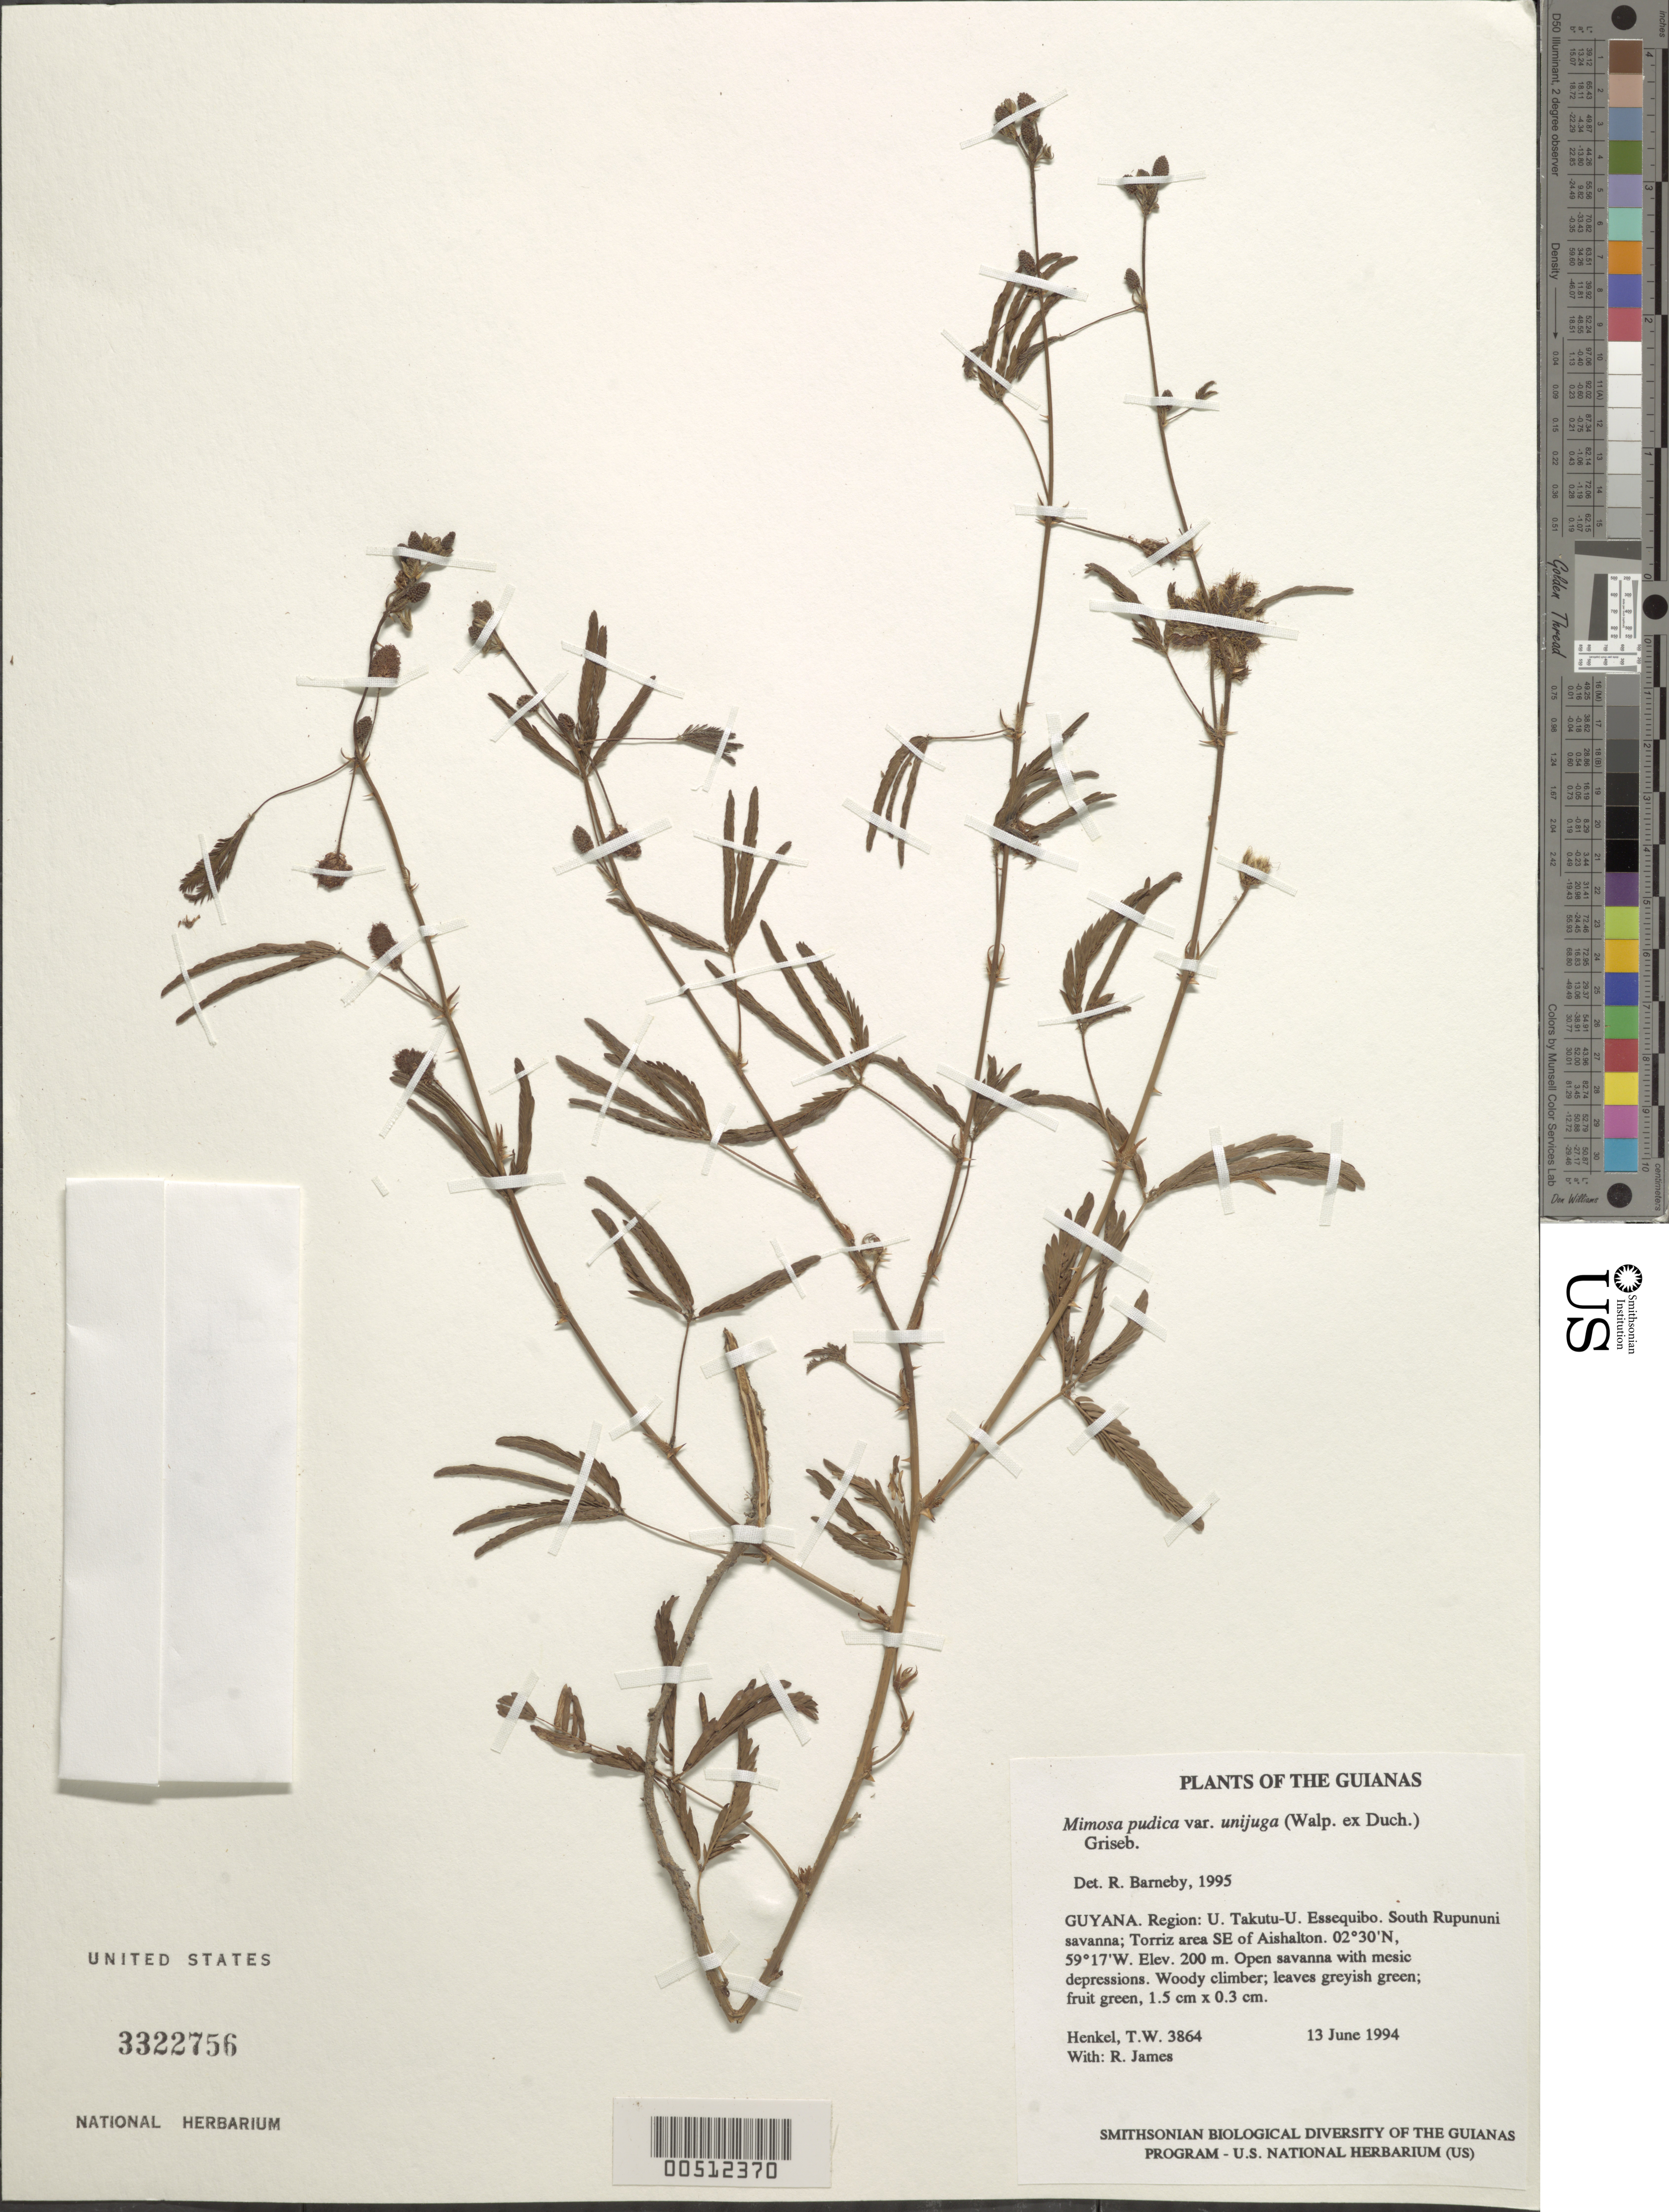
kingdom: Plantae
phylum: Tracheophyta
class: Magnoliopsida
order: Fabales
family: Fabaceae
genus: Mimosa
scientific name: Mimosa pudica var. unijuga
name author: (Walp. & Duchass.) Griseb.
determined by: Barneby, Rupert C., (NY)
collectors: T. Henkel & R. James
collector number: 3864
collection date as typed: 13 June 1994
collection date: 1994-06-13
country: Guyana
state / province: U. Takutu-U. Essequibo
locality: South Rupununi savanna; Torriz area SE of Aishalton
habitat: Open savanna with mesic depressions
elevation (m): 200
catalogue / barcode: US 3322756